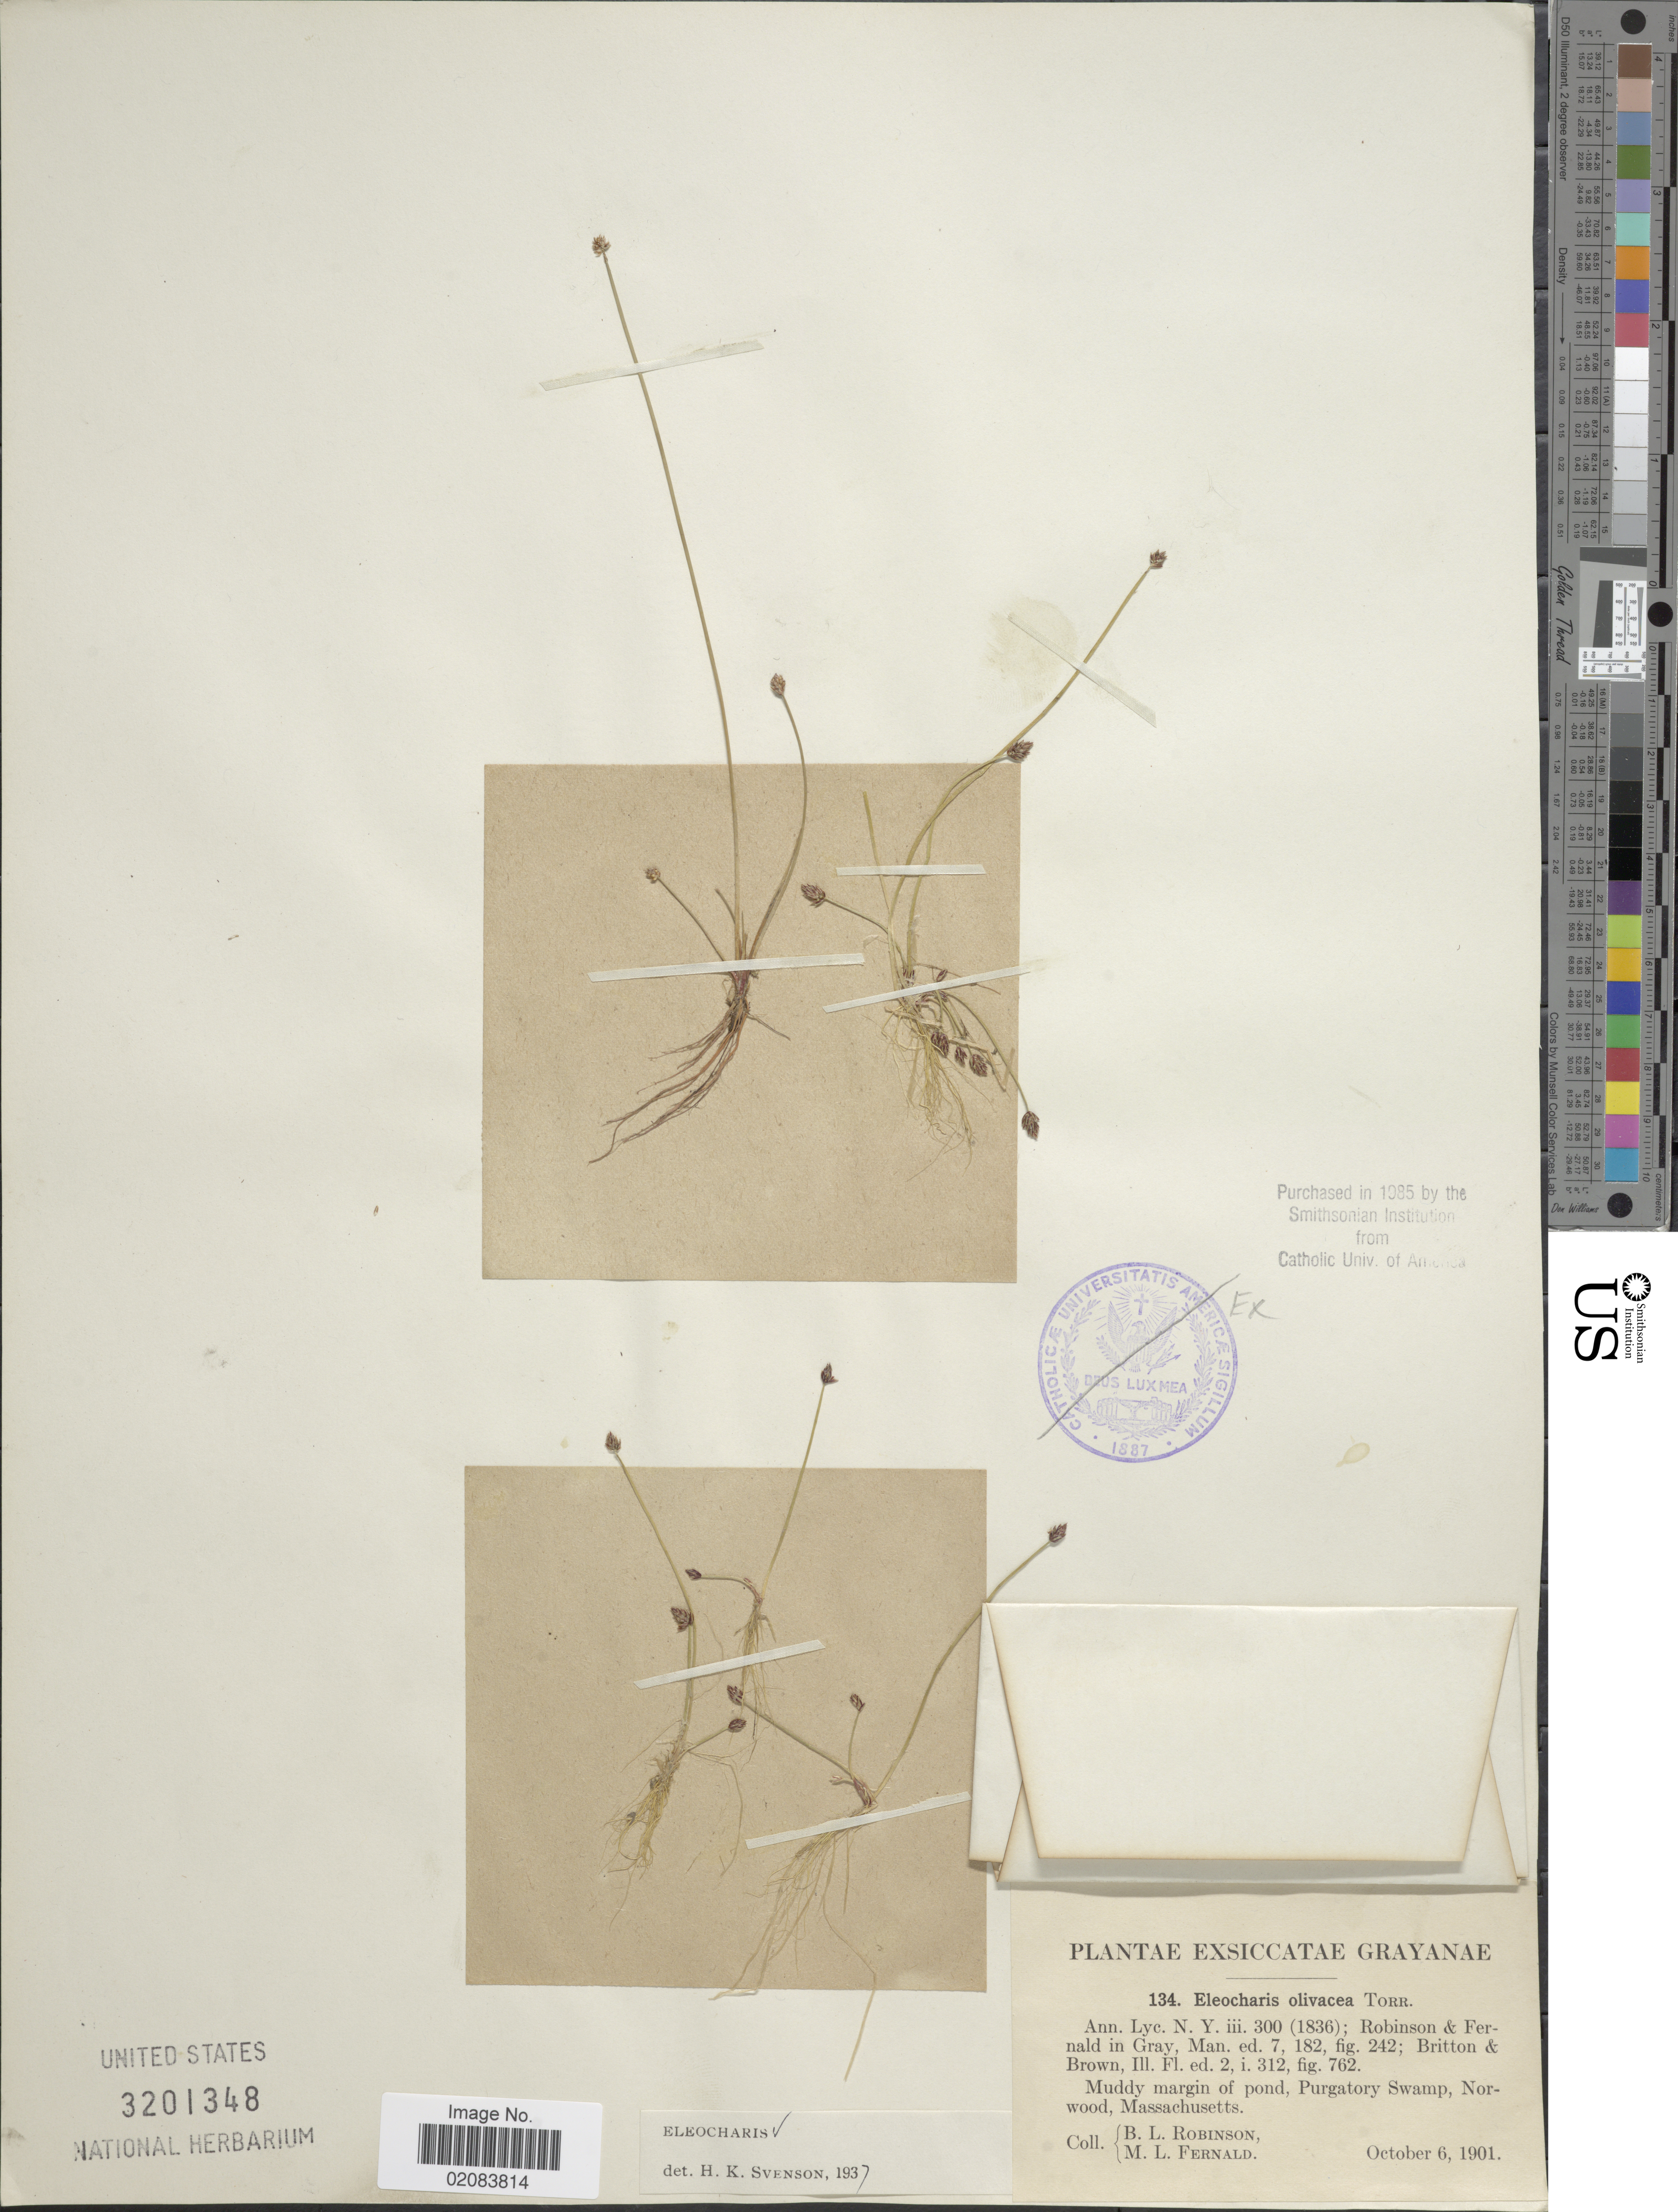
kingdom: Plantae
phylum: Tracheophyta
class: Liliopsida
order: Poales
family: Cyperaceae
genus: Eleocharis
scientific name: Eleocharis olivacea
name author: Torr.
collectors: B. L. Robinson & M. L. Fernald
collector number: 134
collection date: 1901-10-06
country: United States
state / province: Massachusetts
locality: Purgatory Swamp, Norwood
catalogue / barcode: US 3201348